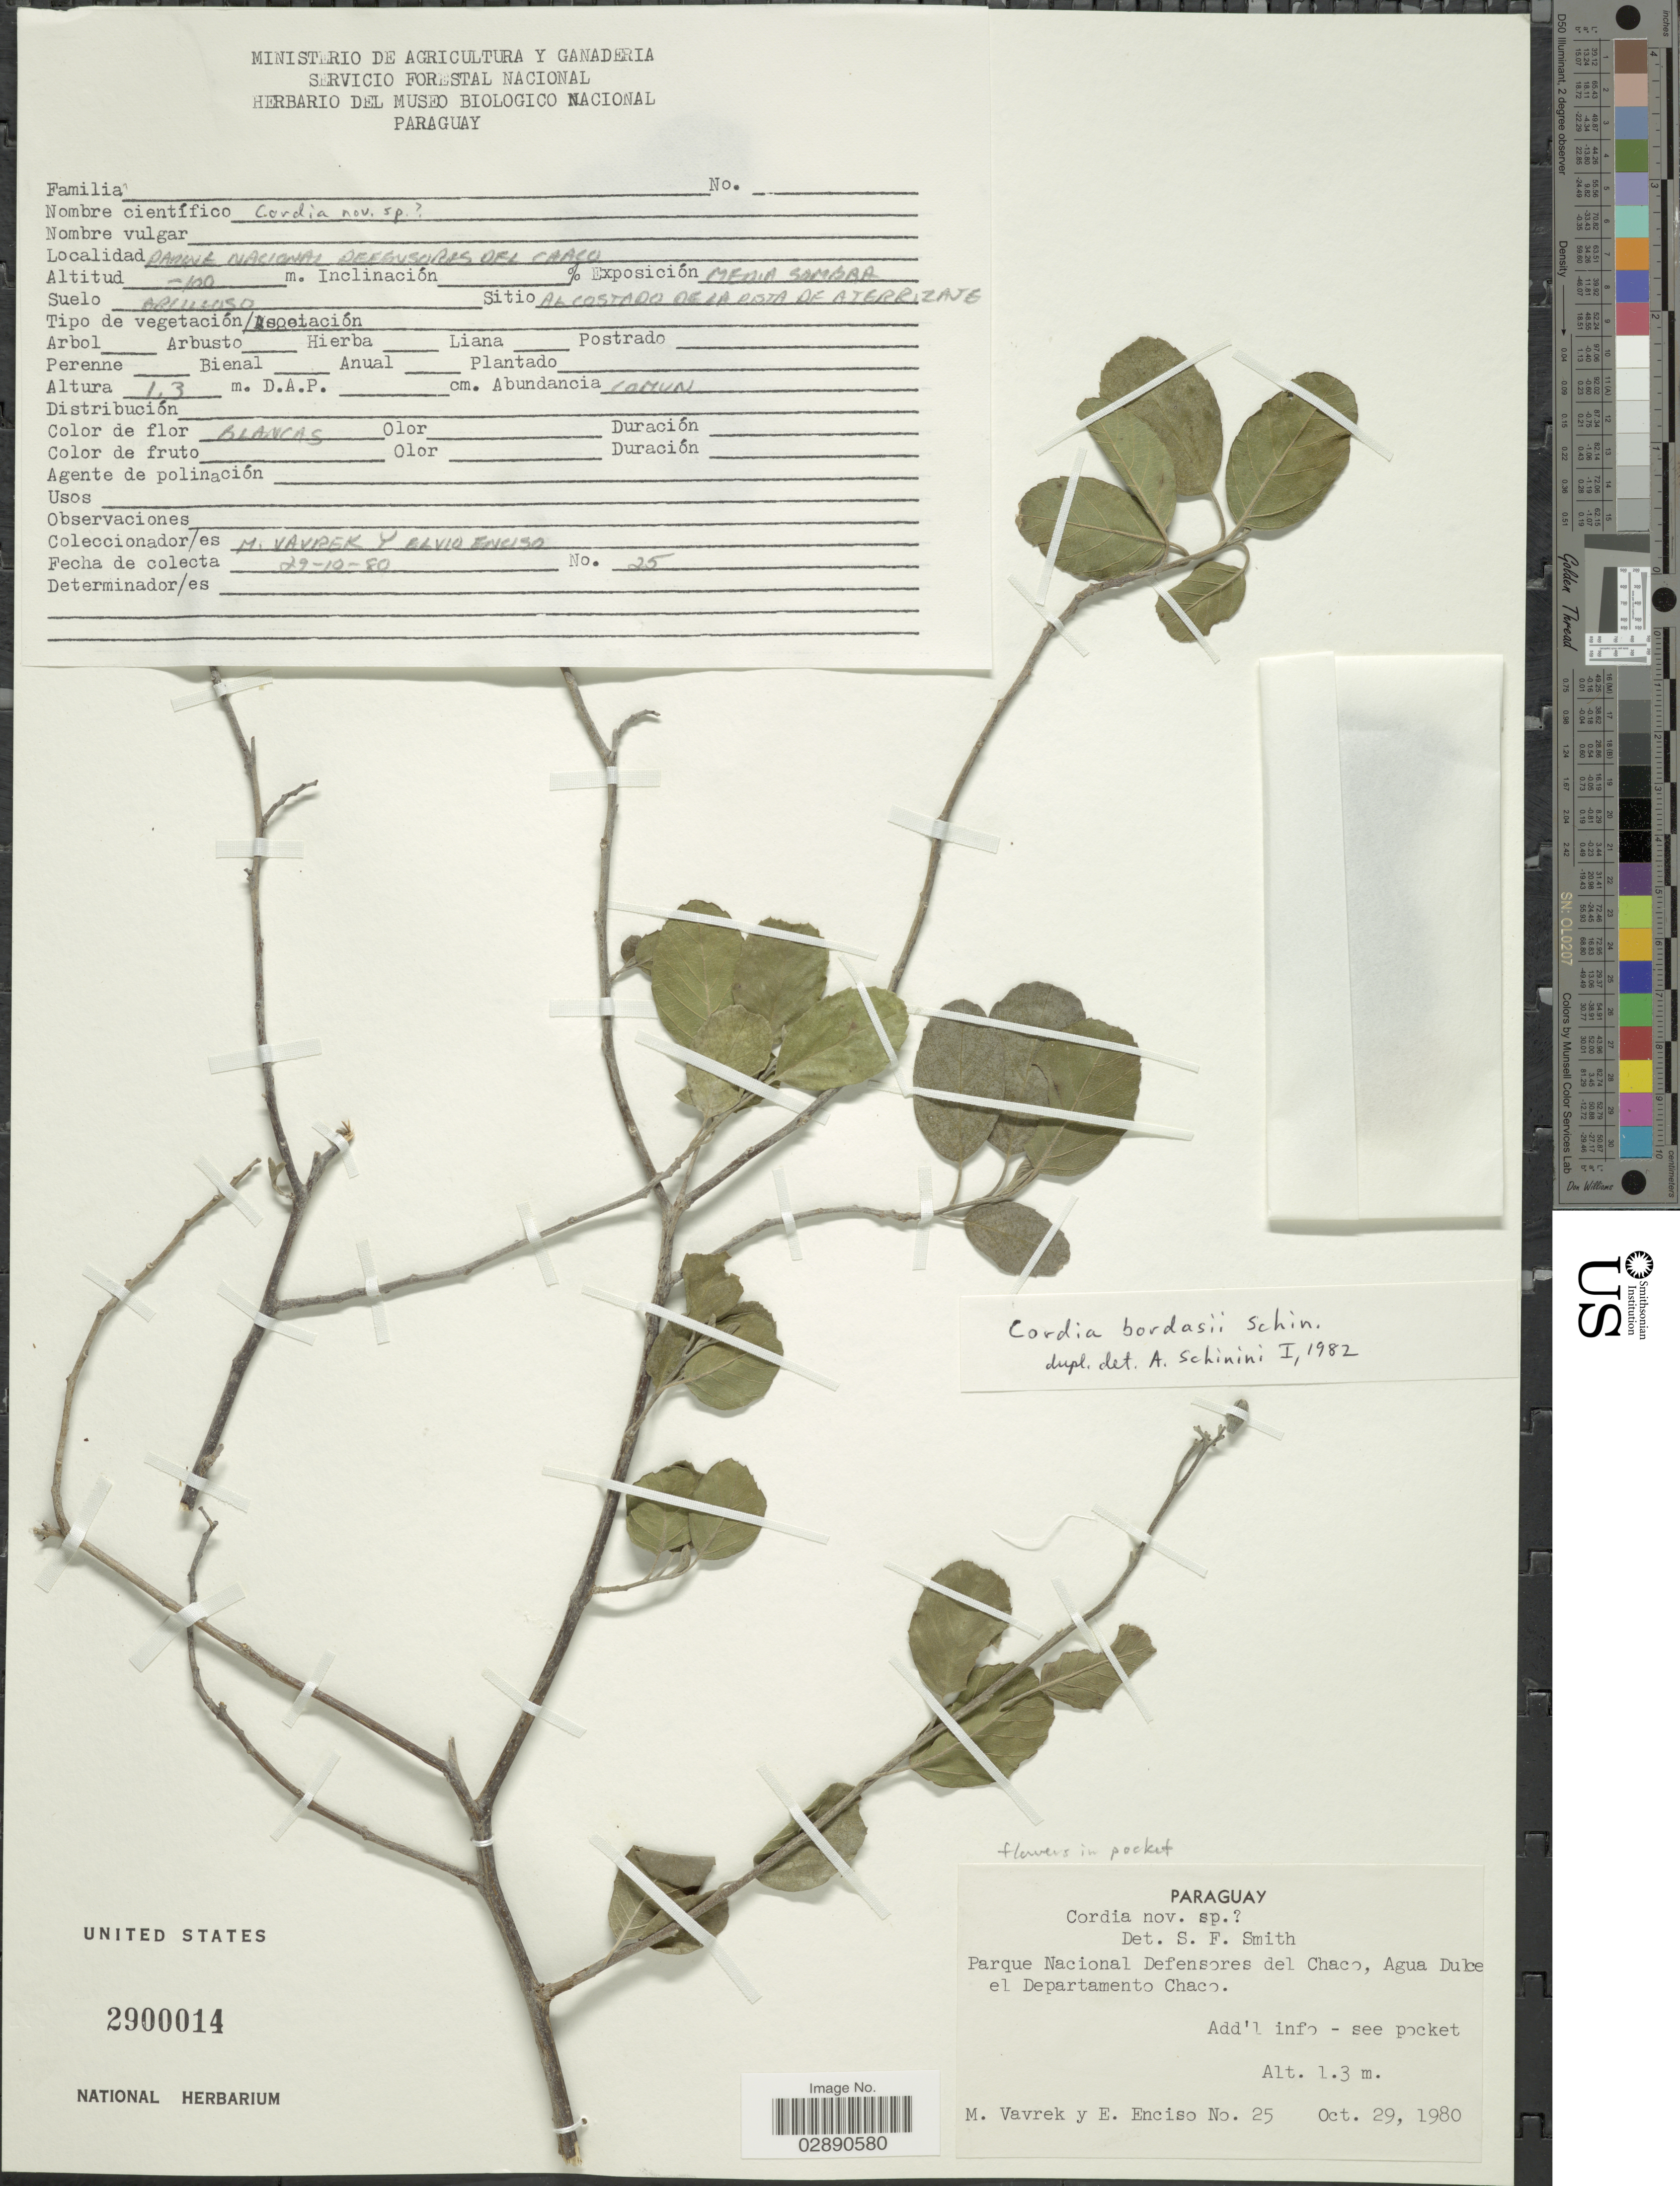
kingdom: Plantae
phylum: Tracheophyta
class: Magnoliopsida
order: Boraginales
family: Cordiaceae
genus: Cordia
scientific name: Cordia bordasii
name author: Schinini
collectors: M. Vavrek & E. Enciso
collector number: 25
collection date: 1980-10-29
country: Paraguay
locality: Parque Nacional Defensores del Chaco, Agua Dulce el Departamento Chaco.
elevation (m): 100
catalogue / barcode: US 2900014